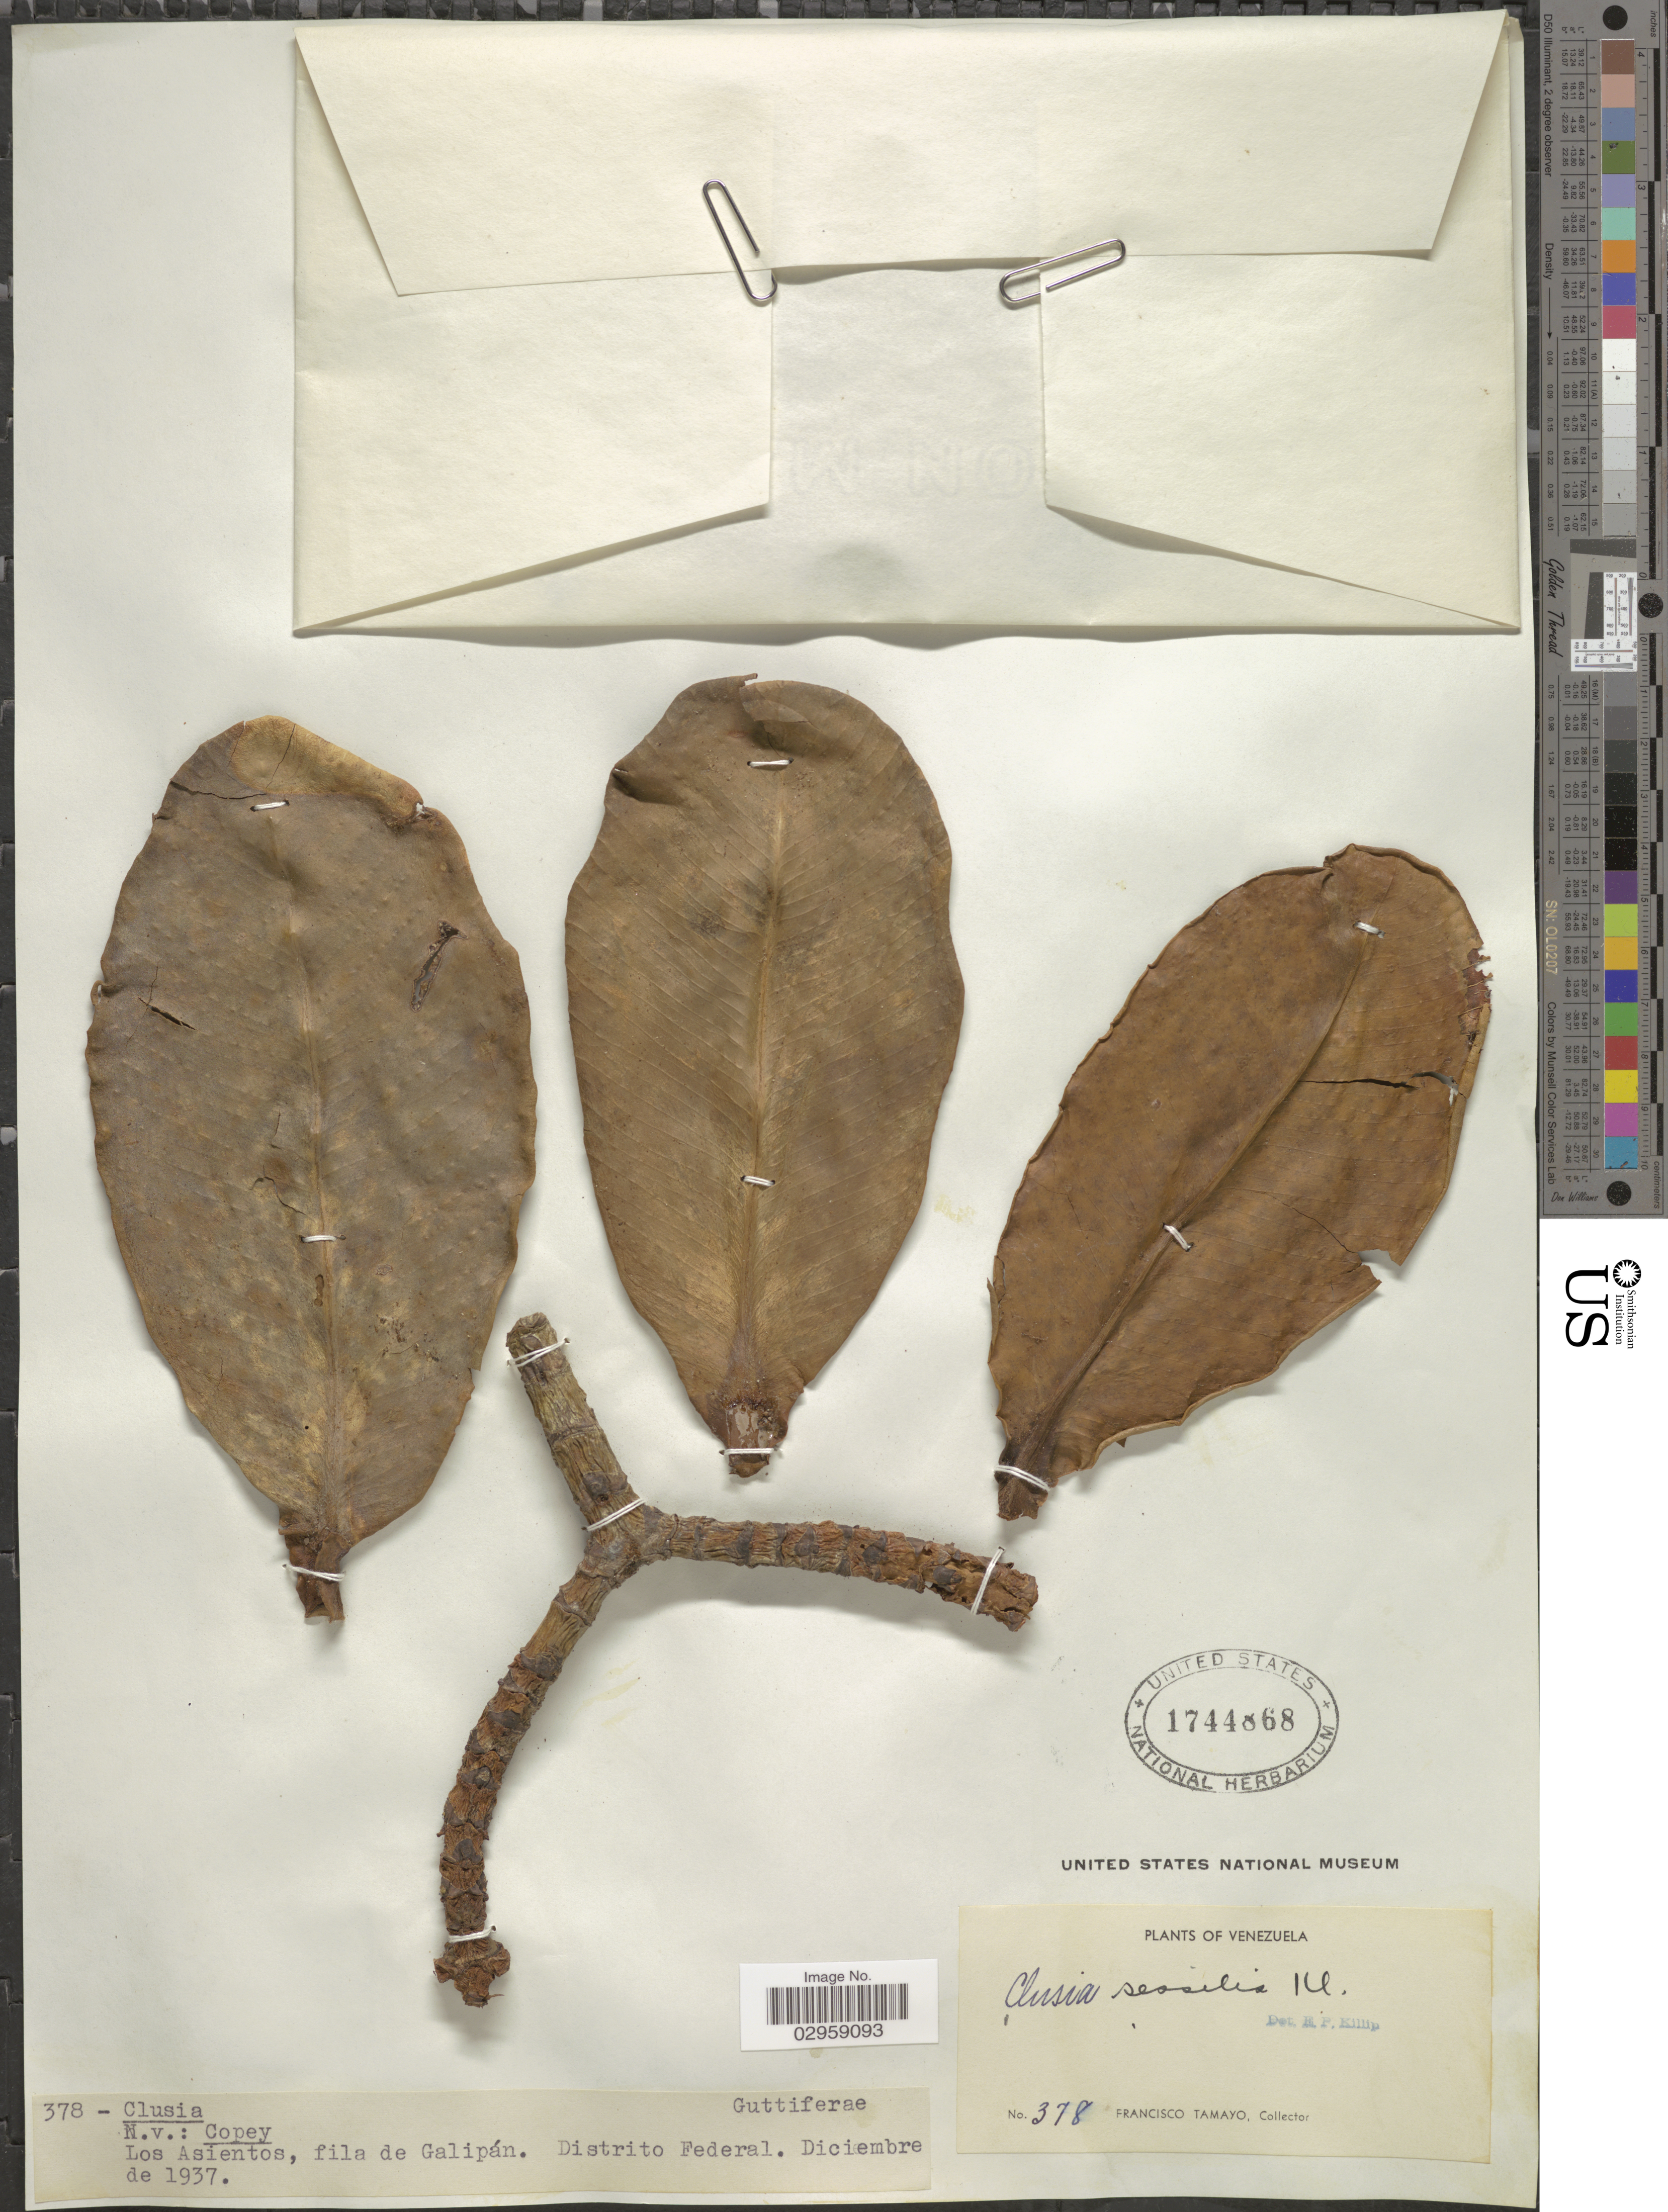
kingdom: Plantae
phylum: Tracheophyta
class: Magnoliopsida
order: Malpighiales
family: Clusiaceae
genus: Clusia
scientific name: Clusia alata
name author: Triana & Planch.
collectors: F. Tamayo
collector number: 378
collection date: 1937-12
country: Venezuela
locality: Los Asientos, fila de Galipán, Distrito Federal.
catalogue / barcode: US 1744868